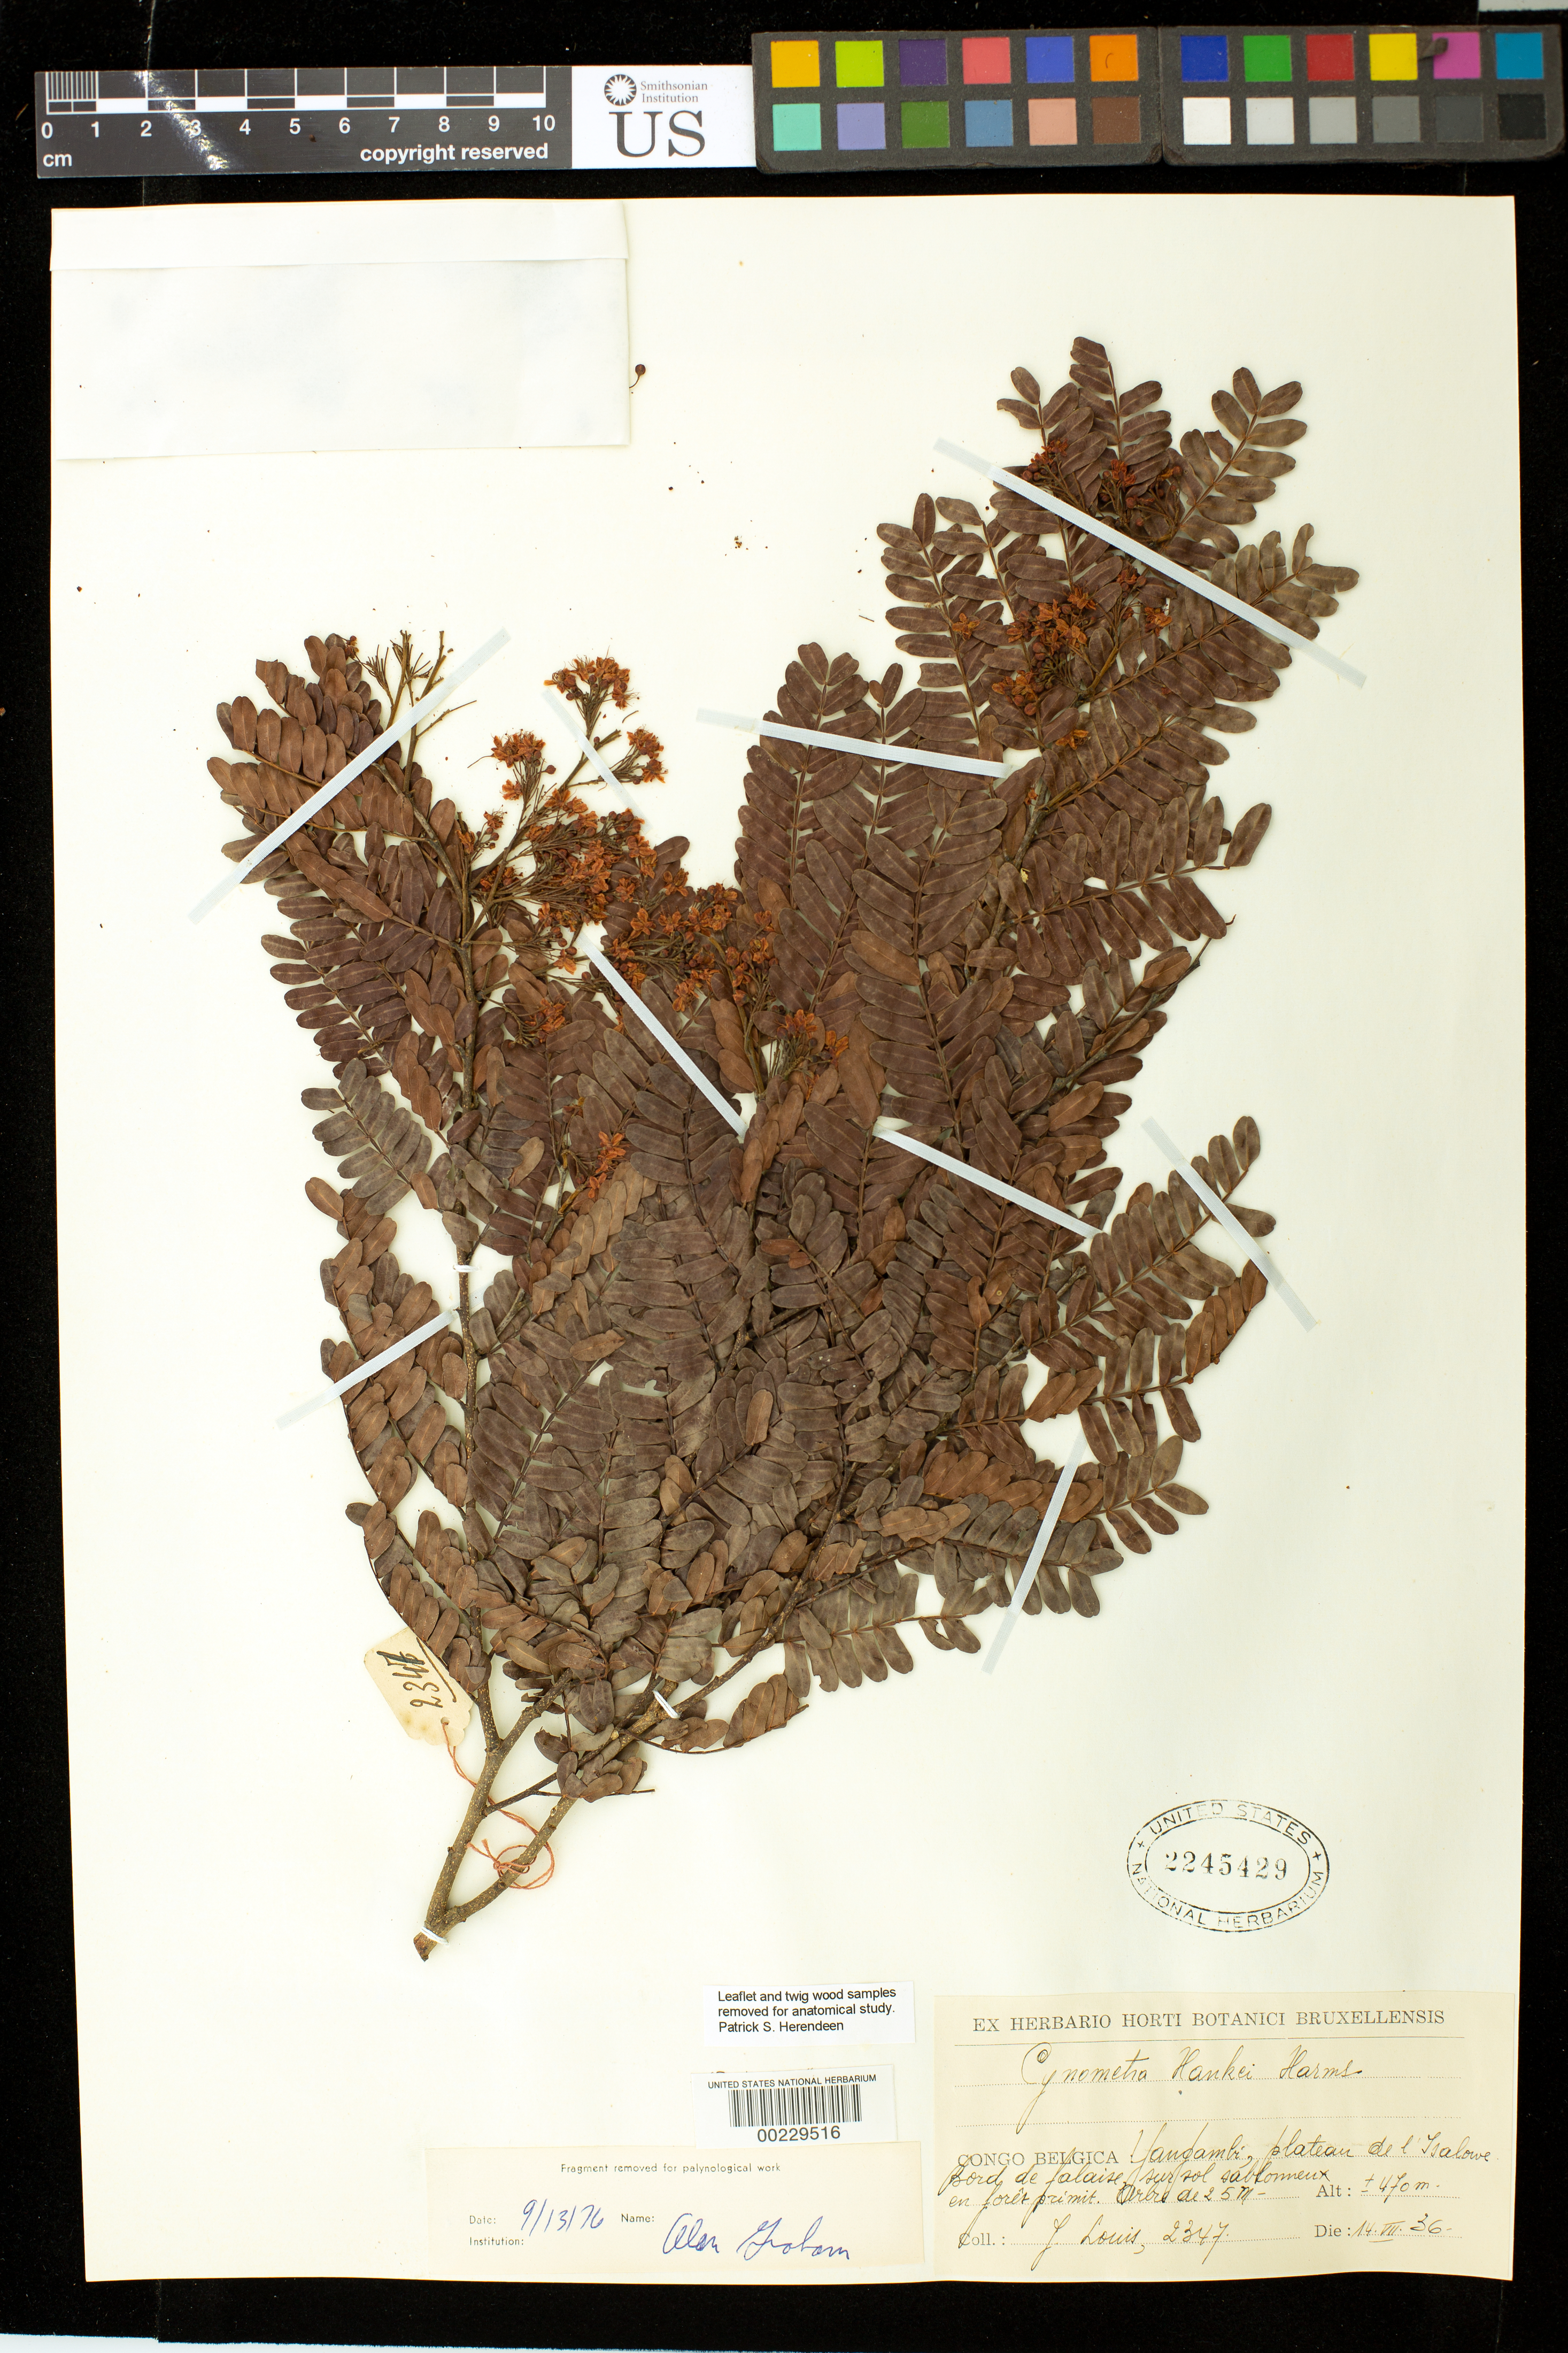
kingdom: Plantae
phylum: Tracheophyta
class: Magnoliopsida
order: Fabales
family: Fabaceae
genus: Cynometra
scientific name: Cynometra hankei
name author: Harms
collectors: J. Louis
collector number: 2347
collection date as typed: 14 Jul 1936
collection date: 1936-07-14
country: Congo, Democratic Republic of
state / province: Tshopo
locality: Yangambi, plateau of l'isalowe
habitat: Edge of cliff; on sandy soil; in primitive forest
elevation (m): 470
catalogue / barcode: US 2245429